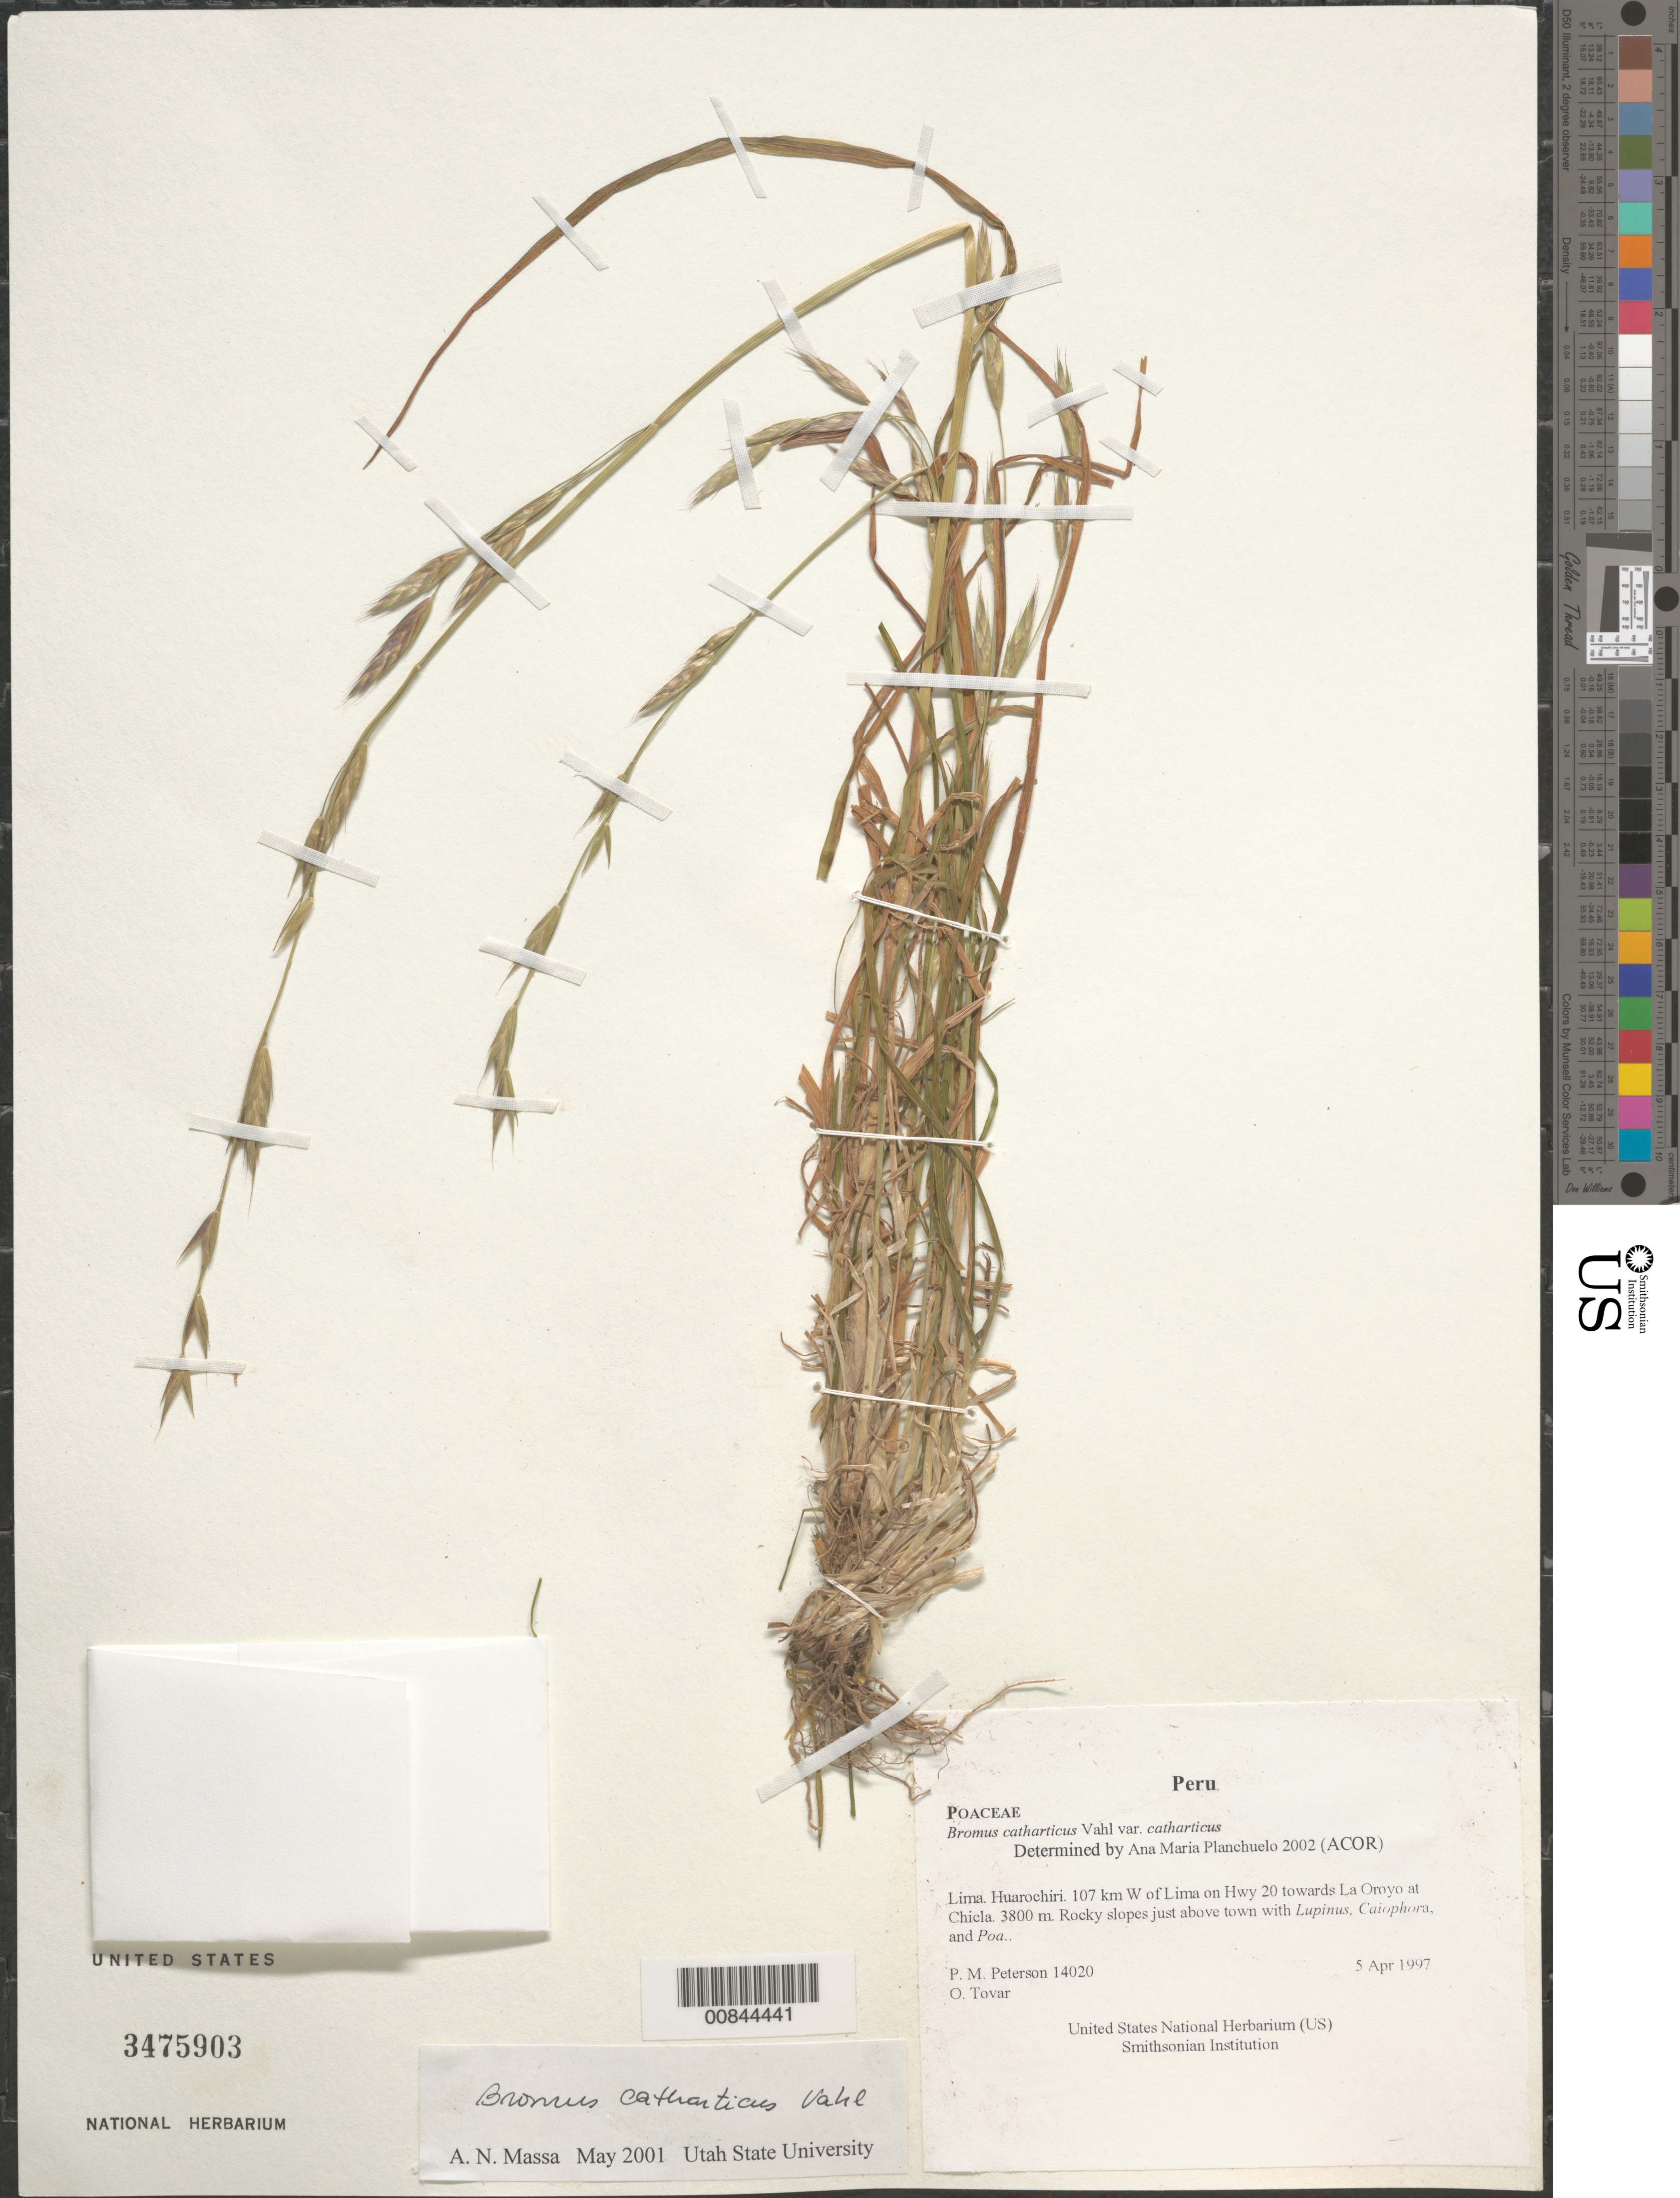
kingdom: Plantae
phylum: Tracheophyta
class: Liliopsida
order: Poales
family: Poaceae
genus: Bromus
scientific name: Bromus catharticus var. catharticus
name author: Vahl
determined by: Planchuelo, A. M.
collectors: P. M. Peterson & Ó. Tovar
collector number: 14020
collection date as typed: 05 Apr 1997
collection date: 1997-04-05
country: Peru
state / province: Lima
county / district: Huarochirí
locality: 107 km W of Lima on Hwy 20 towards La Oroyo at Chicla.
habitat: Rocky slopes just above town with Lupinus, Caiophora, and Poa.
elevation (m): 3800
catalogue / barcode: US 3475903